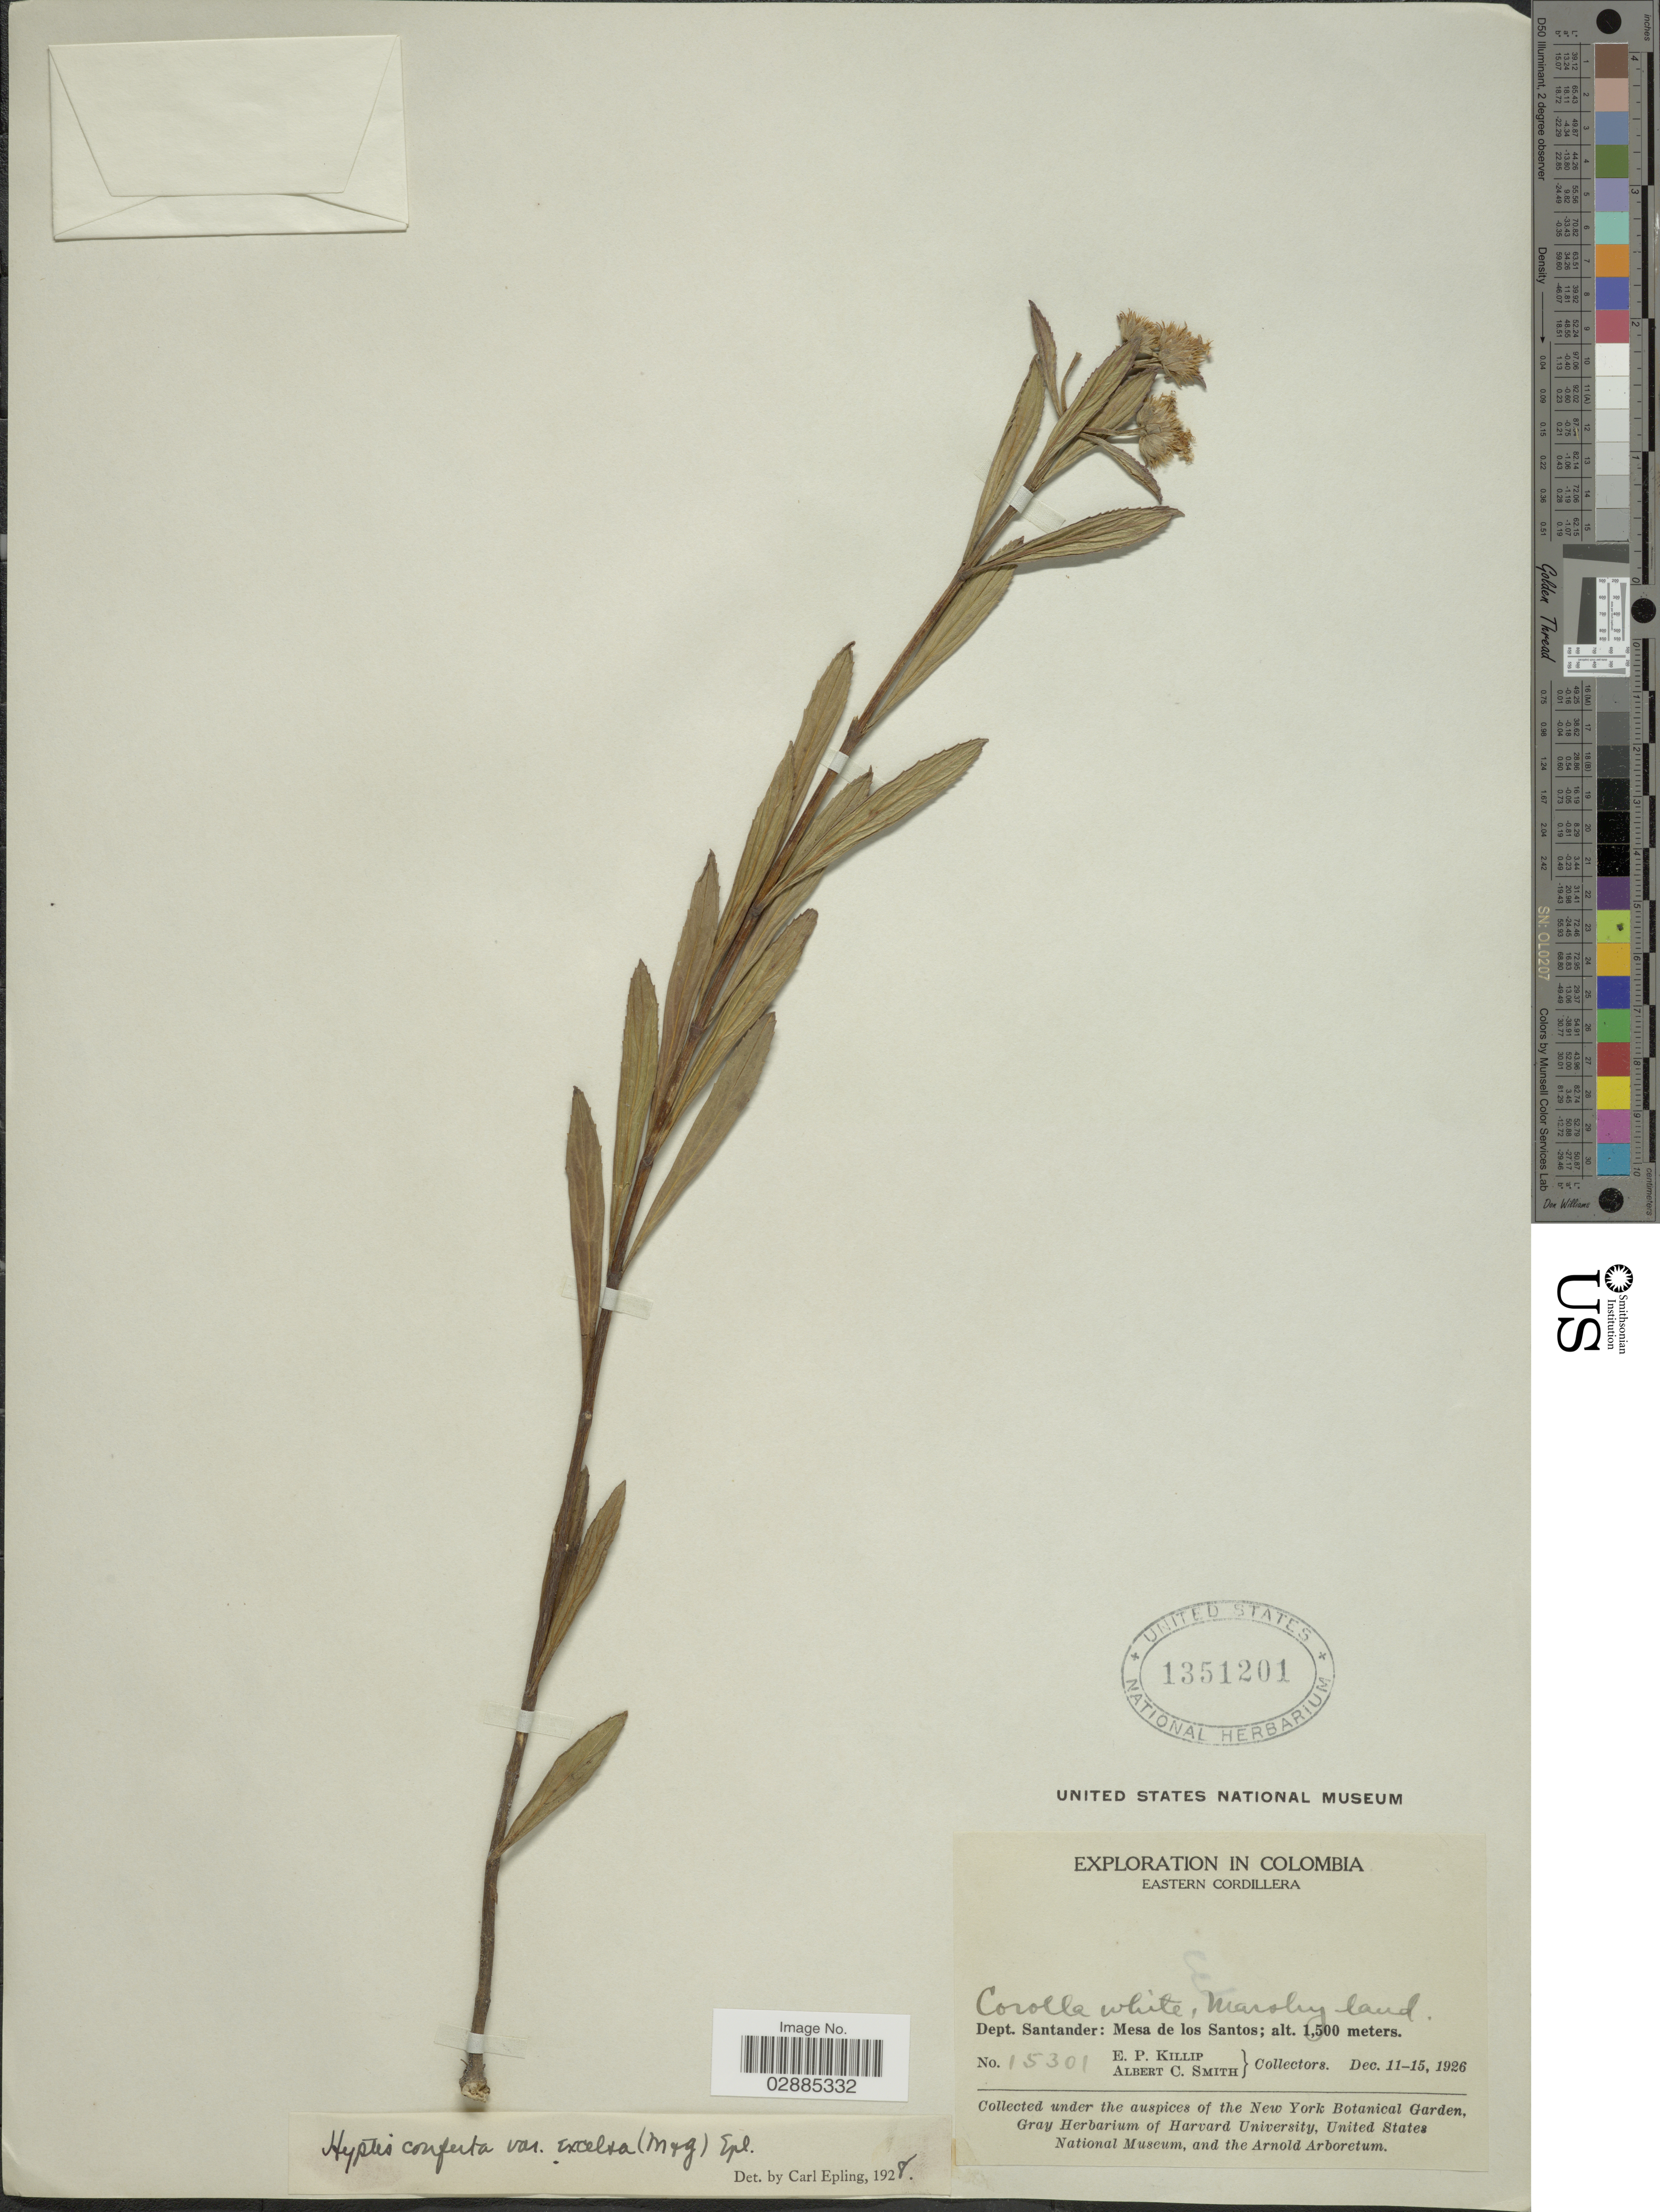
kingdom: Plantae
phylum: Tracheophyta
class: Magnoliopsida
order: Lamiales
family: Lamiaceae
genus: Hyptis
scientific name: Hyptis conferta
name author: Pohl ex Benth.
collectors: E. P. Killip & A. C. Smith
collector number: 15301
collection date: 1926-12-11/1926-12-15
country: Colombia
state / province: Santander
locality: Eastern Cordillera. Dept. Santander: Mesa de los Santos.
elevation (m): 1500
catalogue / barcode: US 1351201